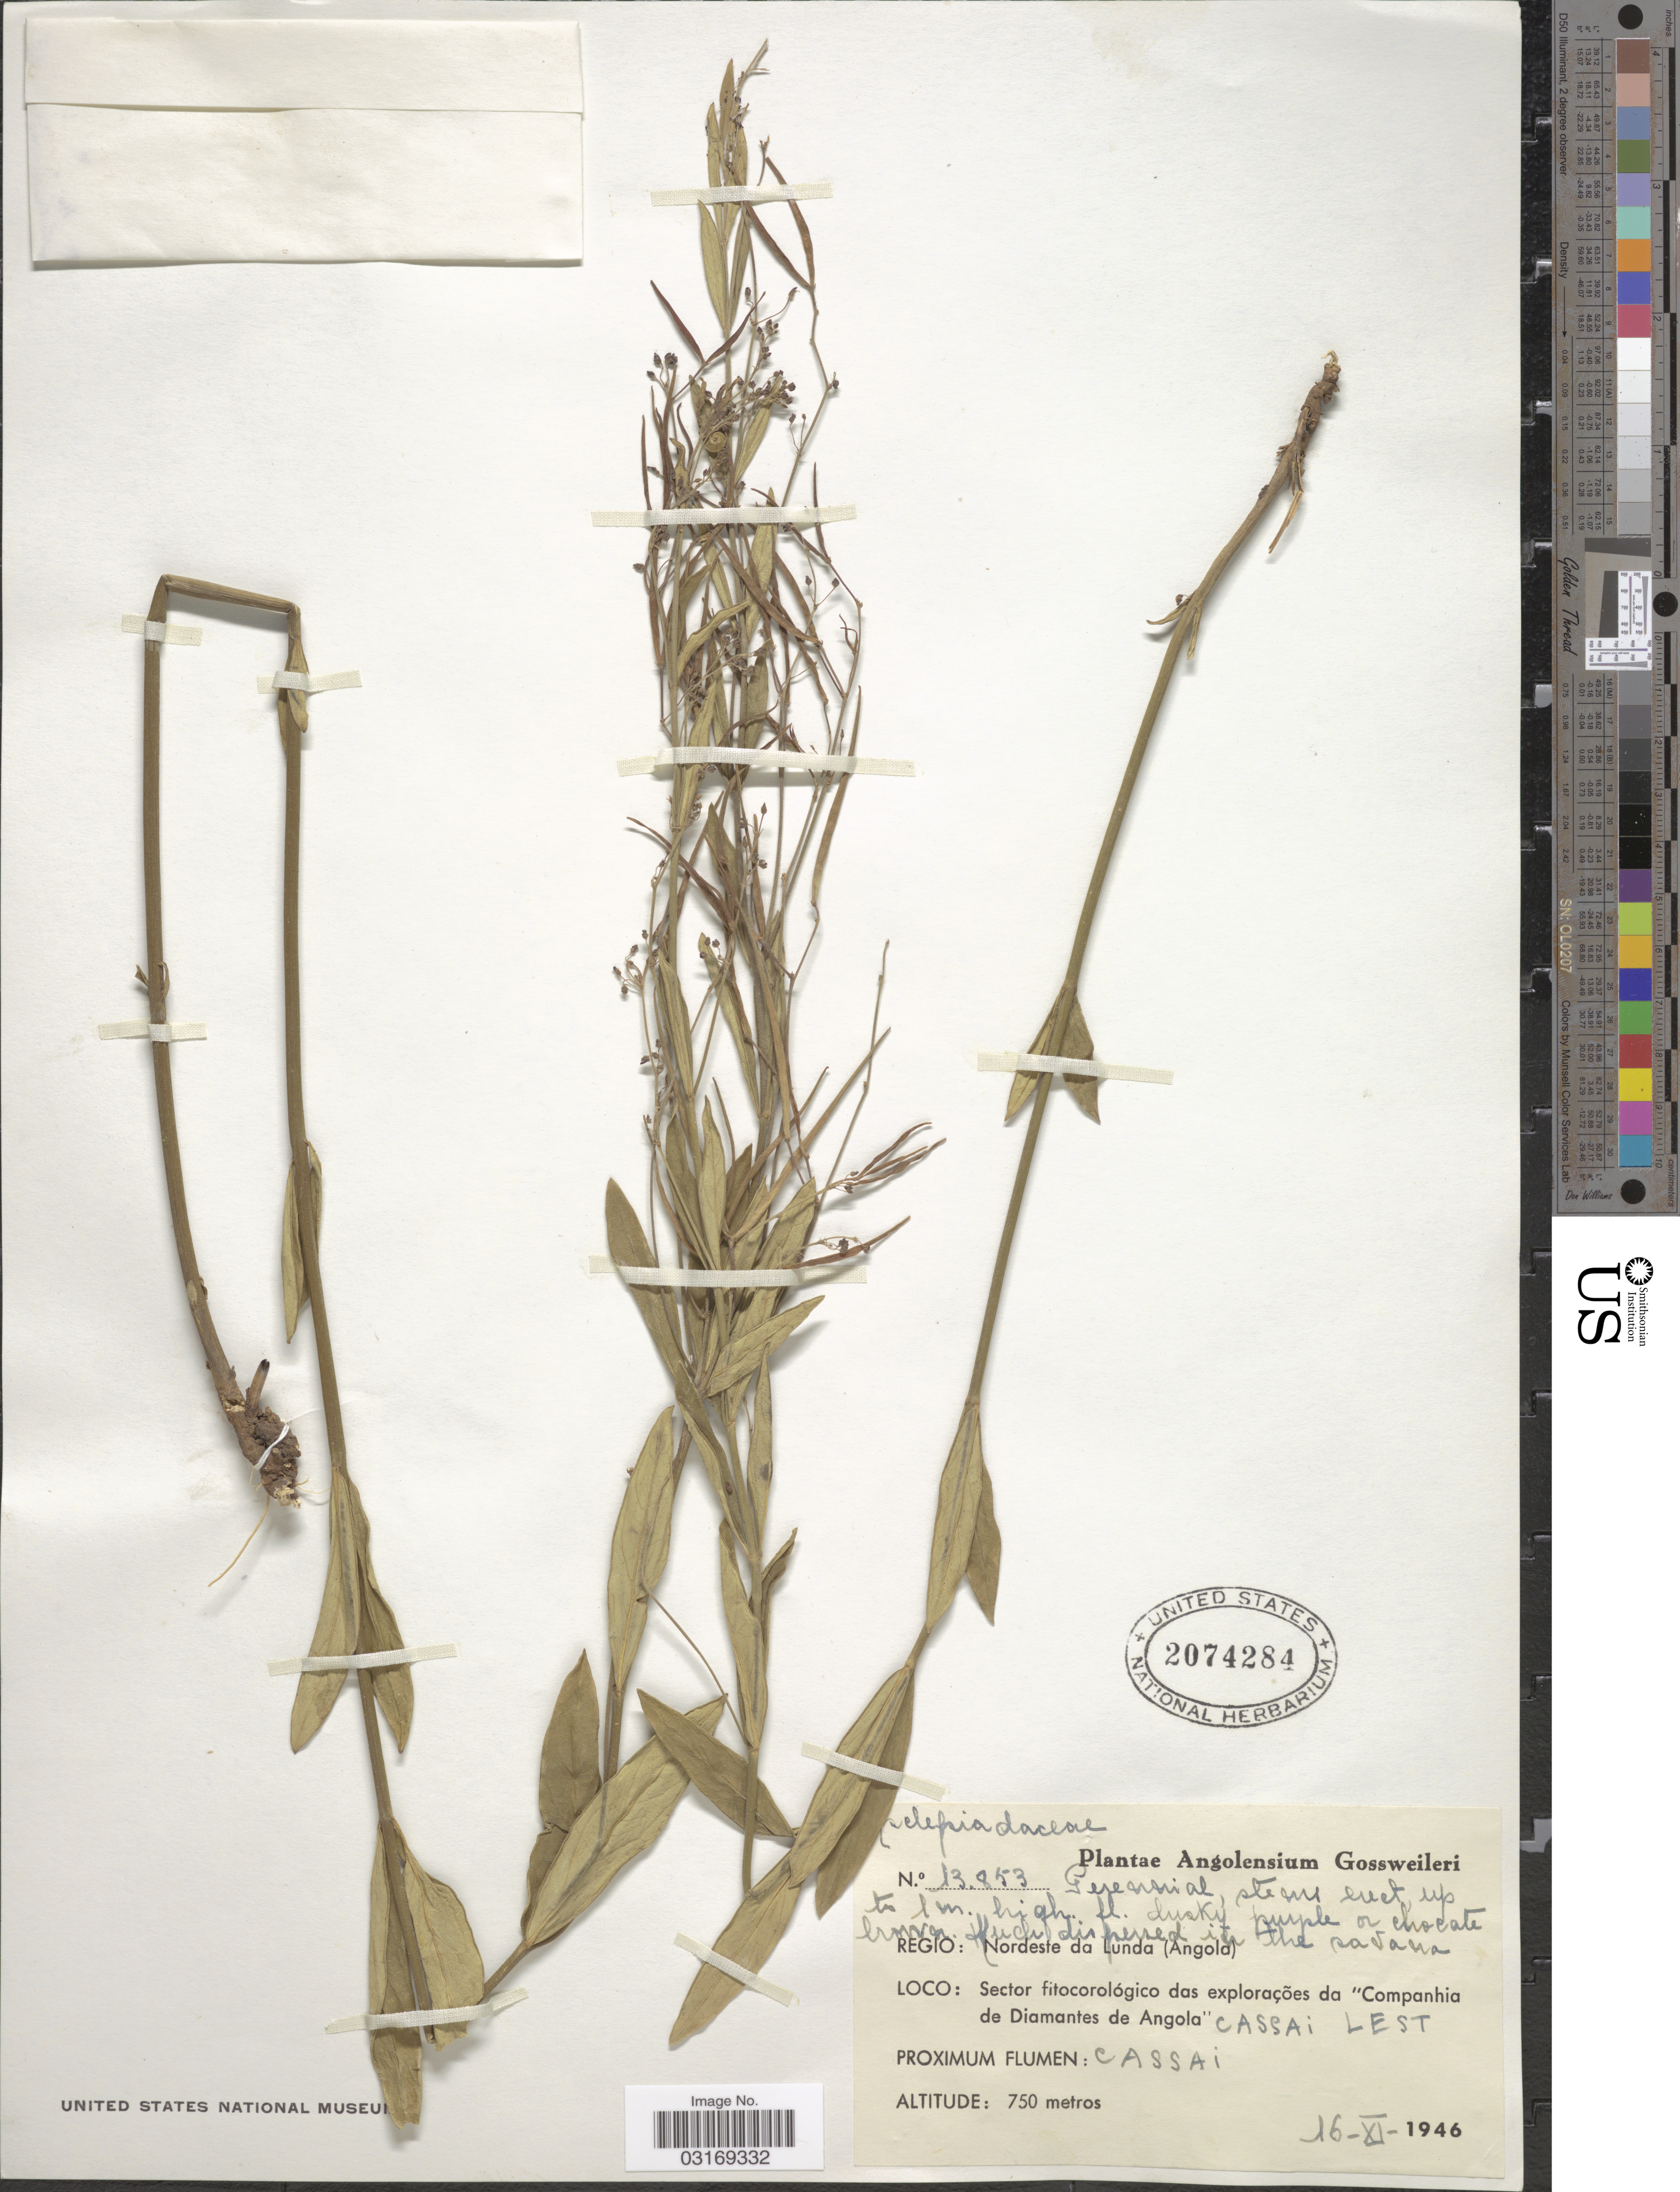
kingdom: Plantae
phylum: Tracheophyta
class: Magnoliopsida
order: Gentianales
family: Apocynaceae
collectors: -. Gossweiler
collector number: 13853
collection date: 1946-11-16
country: Angola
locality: Regio: Nordeste da Lunda. Sector fitocorológico das explorações da "Companhia de Diamantes de Angola". Cassai Lest. Proximum Flumen: Cassai.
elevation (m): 750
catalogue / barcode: US 2074284